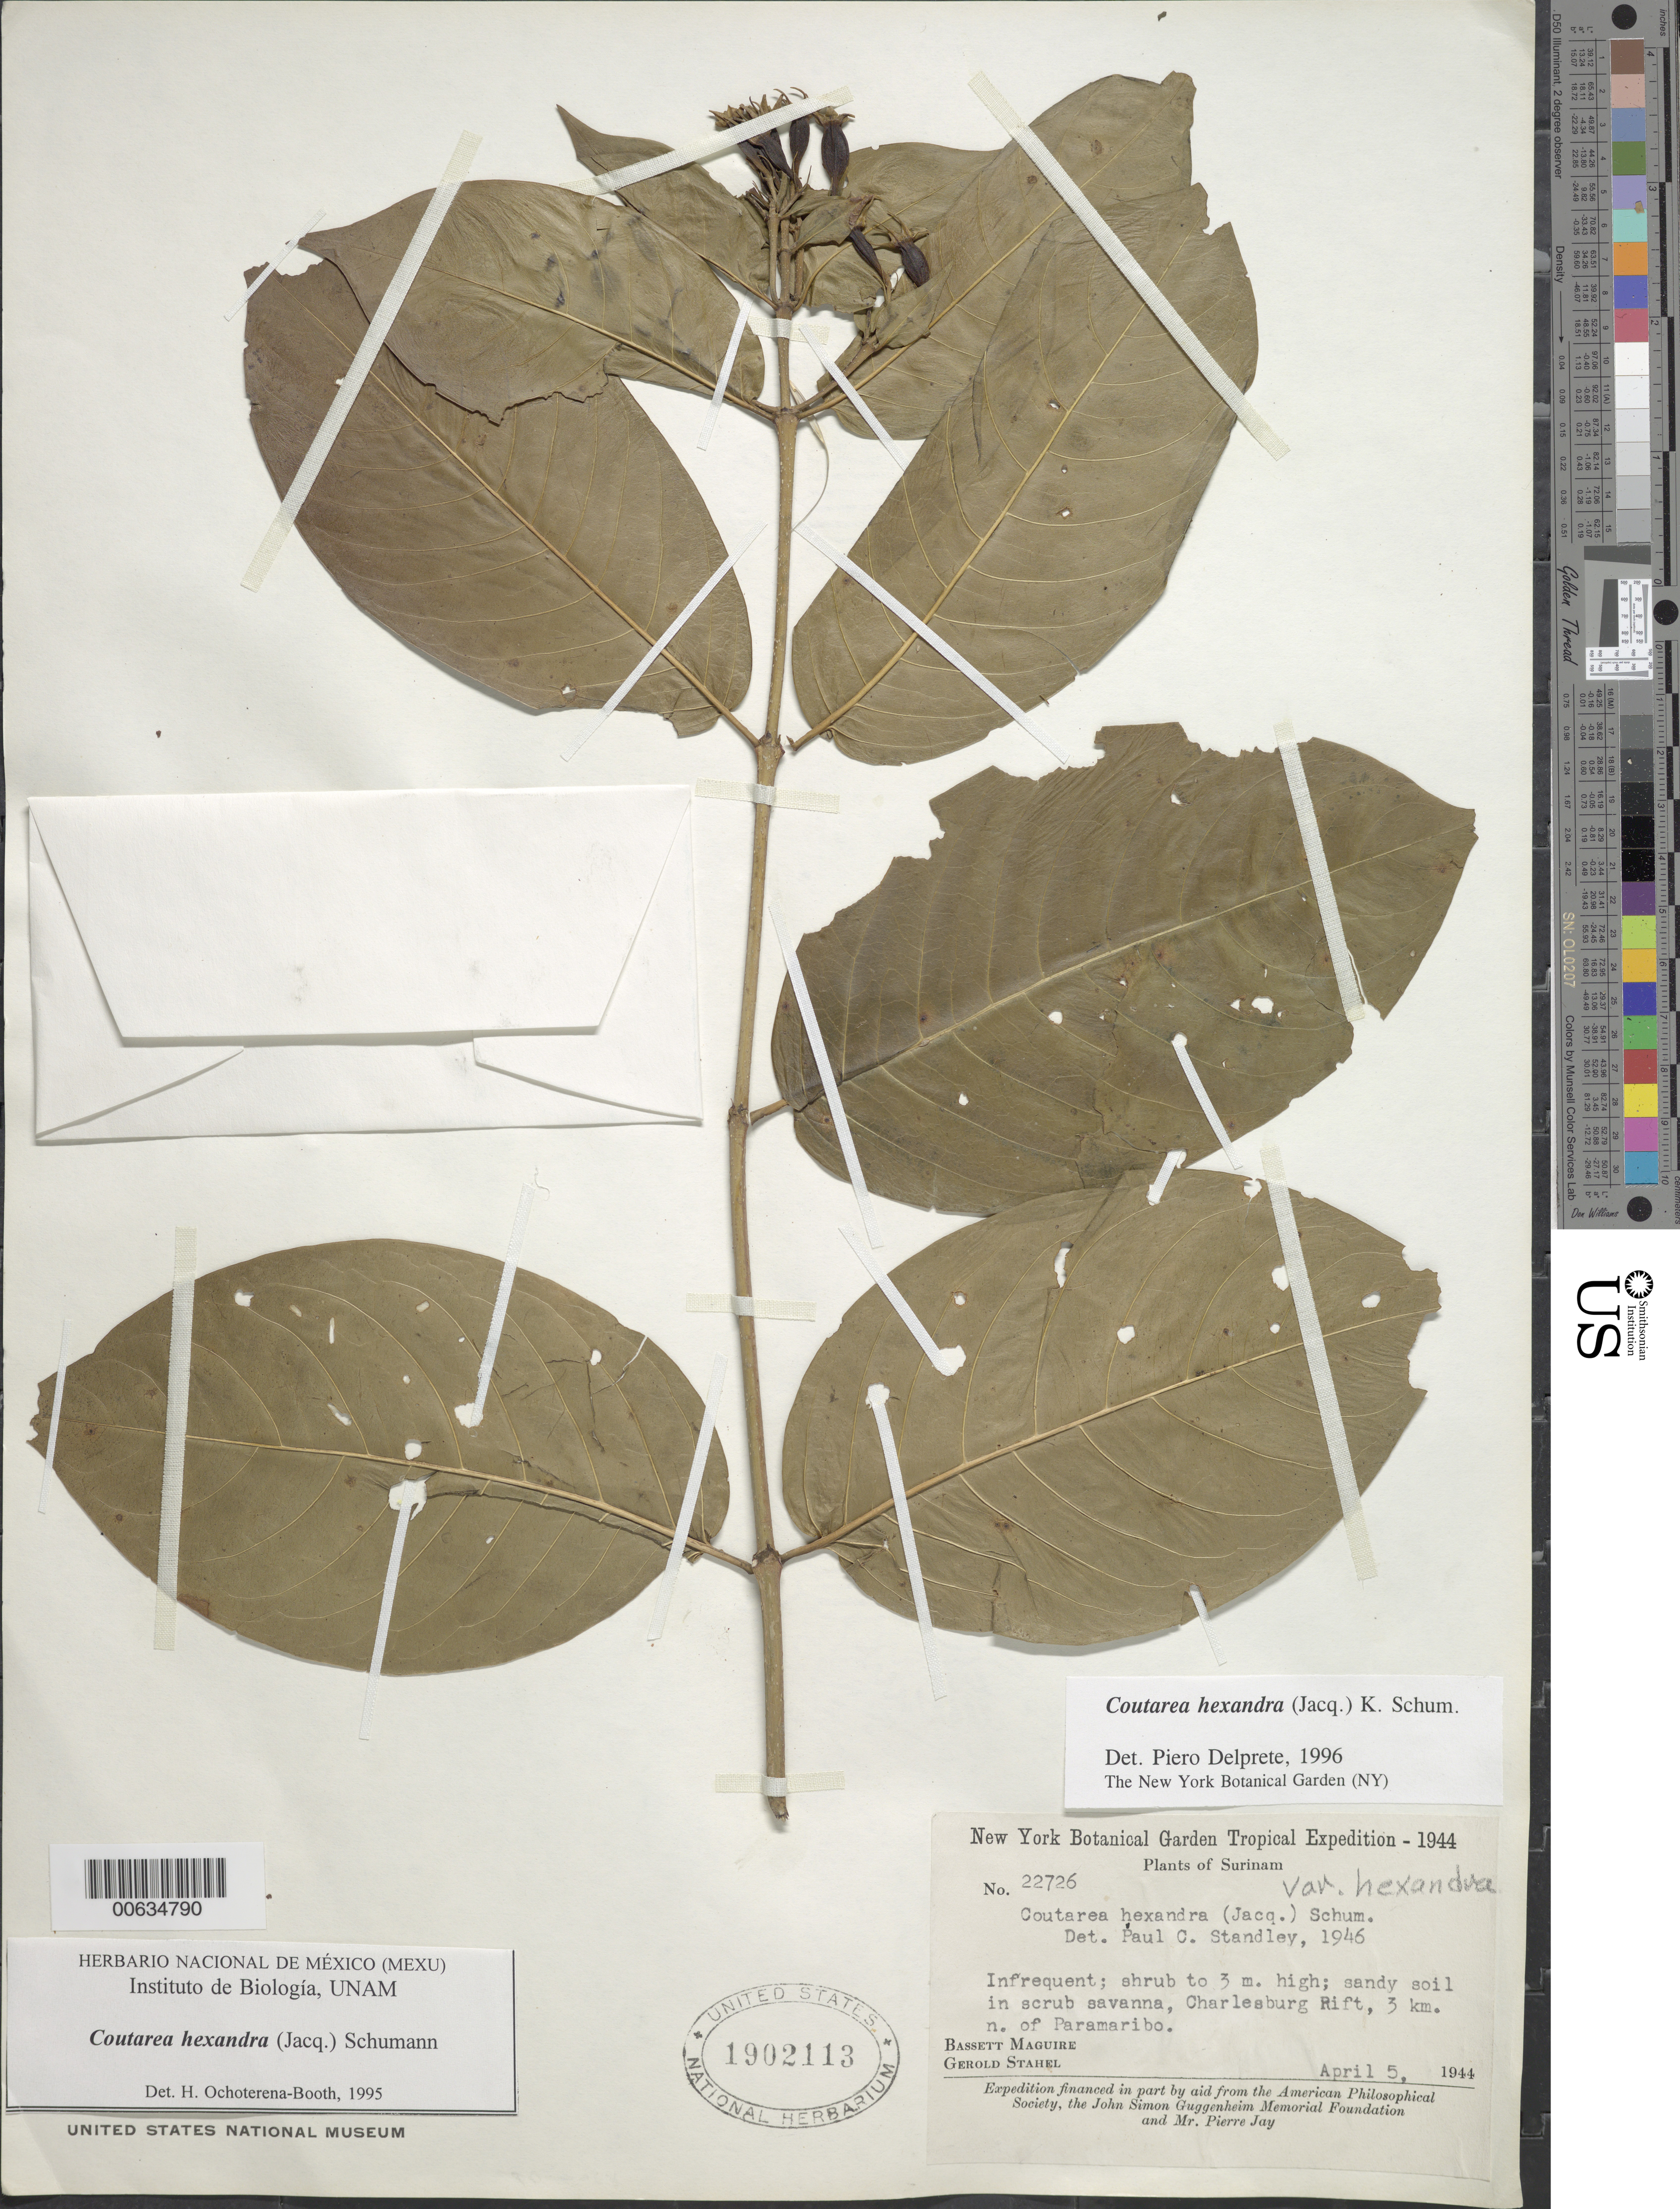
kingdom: Plantae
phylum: Tracheophyta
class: Magnoliopsida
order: Gentianales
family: Rubiaceae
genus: Coutarea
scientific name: Coutarea hexandra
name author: (Jacq.) K. Schum.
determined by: Delprete, P. G., Herb. de Guyane Cay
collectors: B. Maguire & G. Stahel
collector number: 22726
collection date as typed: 5-Apr-44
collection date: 1944-04-05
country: Suriname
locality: Paramaribo, 3 km N of, Charlesburg Rift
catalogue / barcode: US 1902113